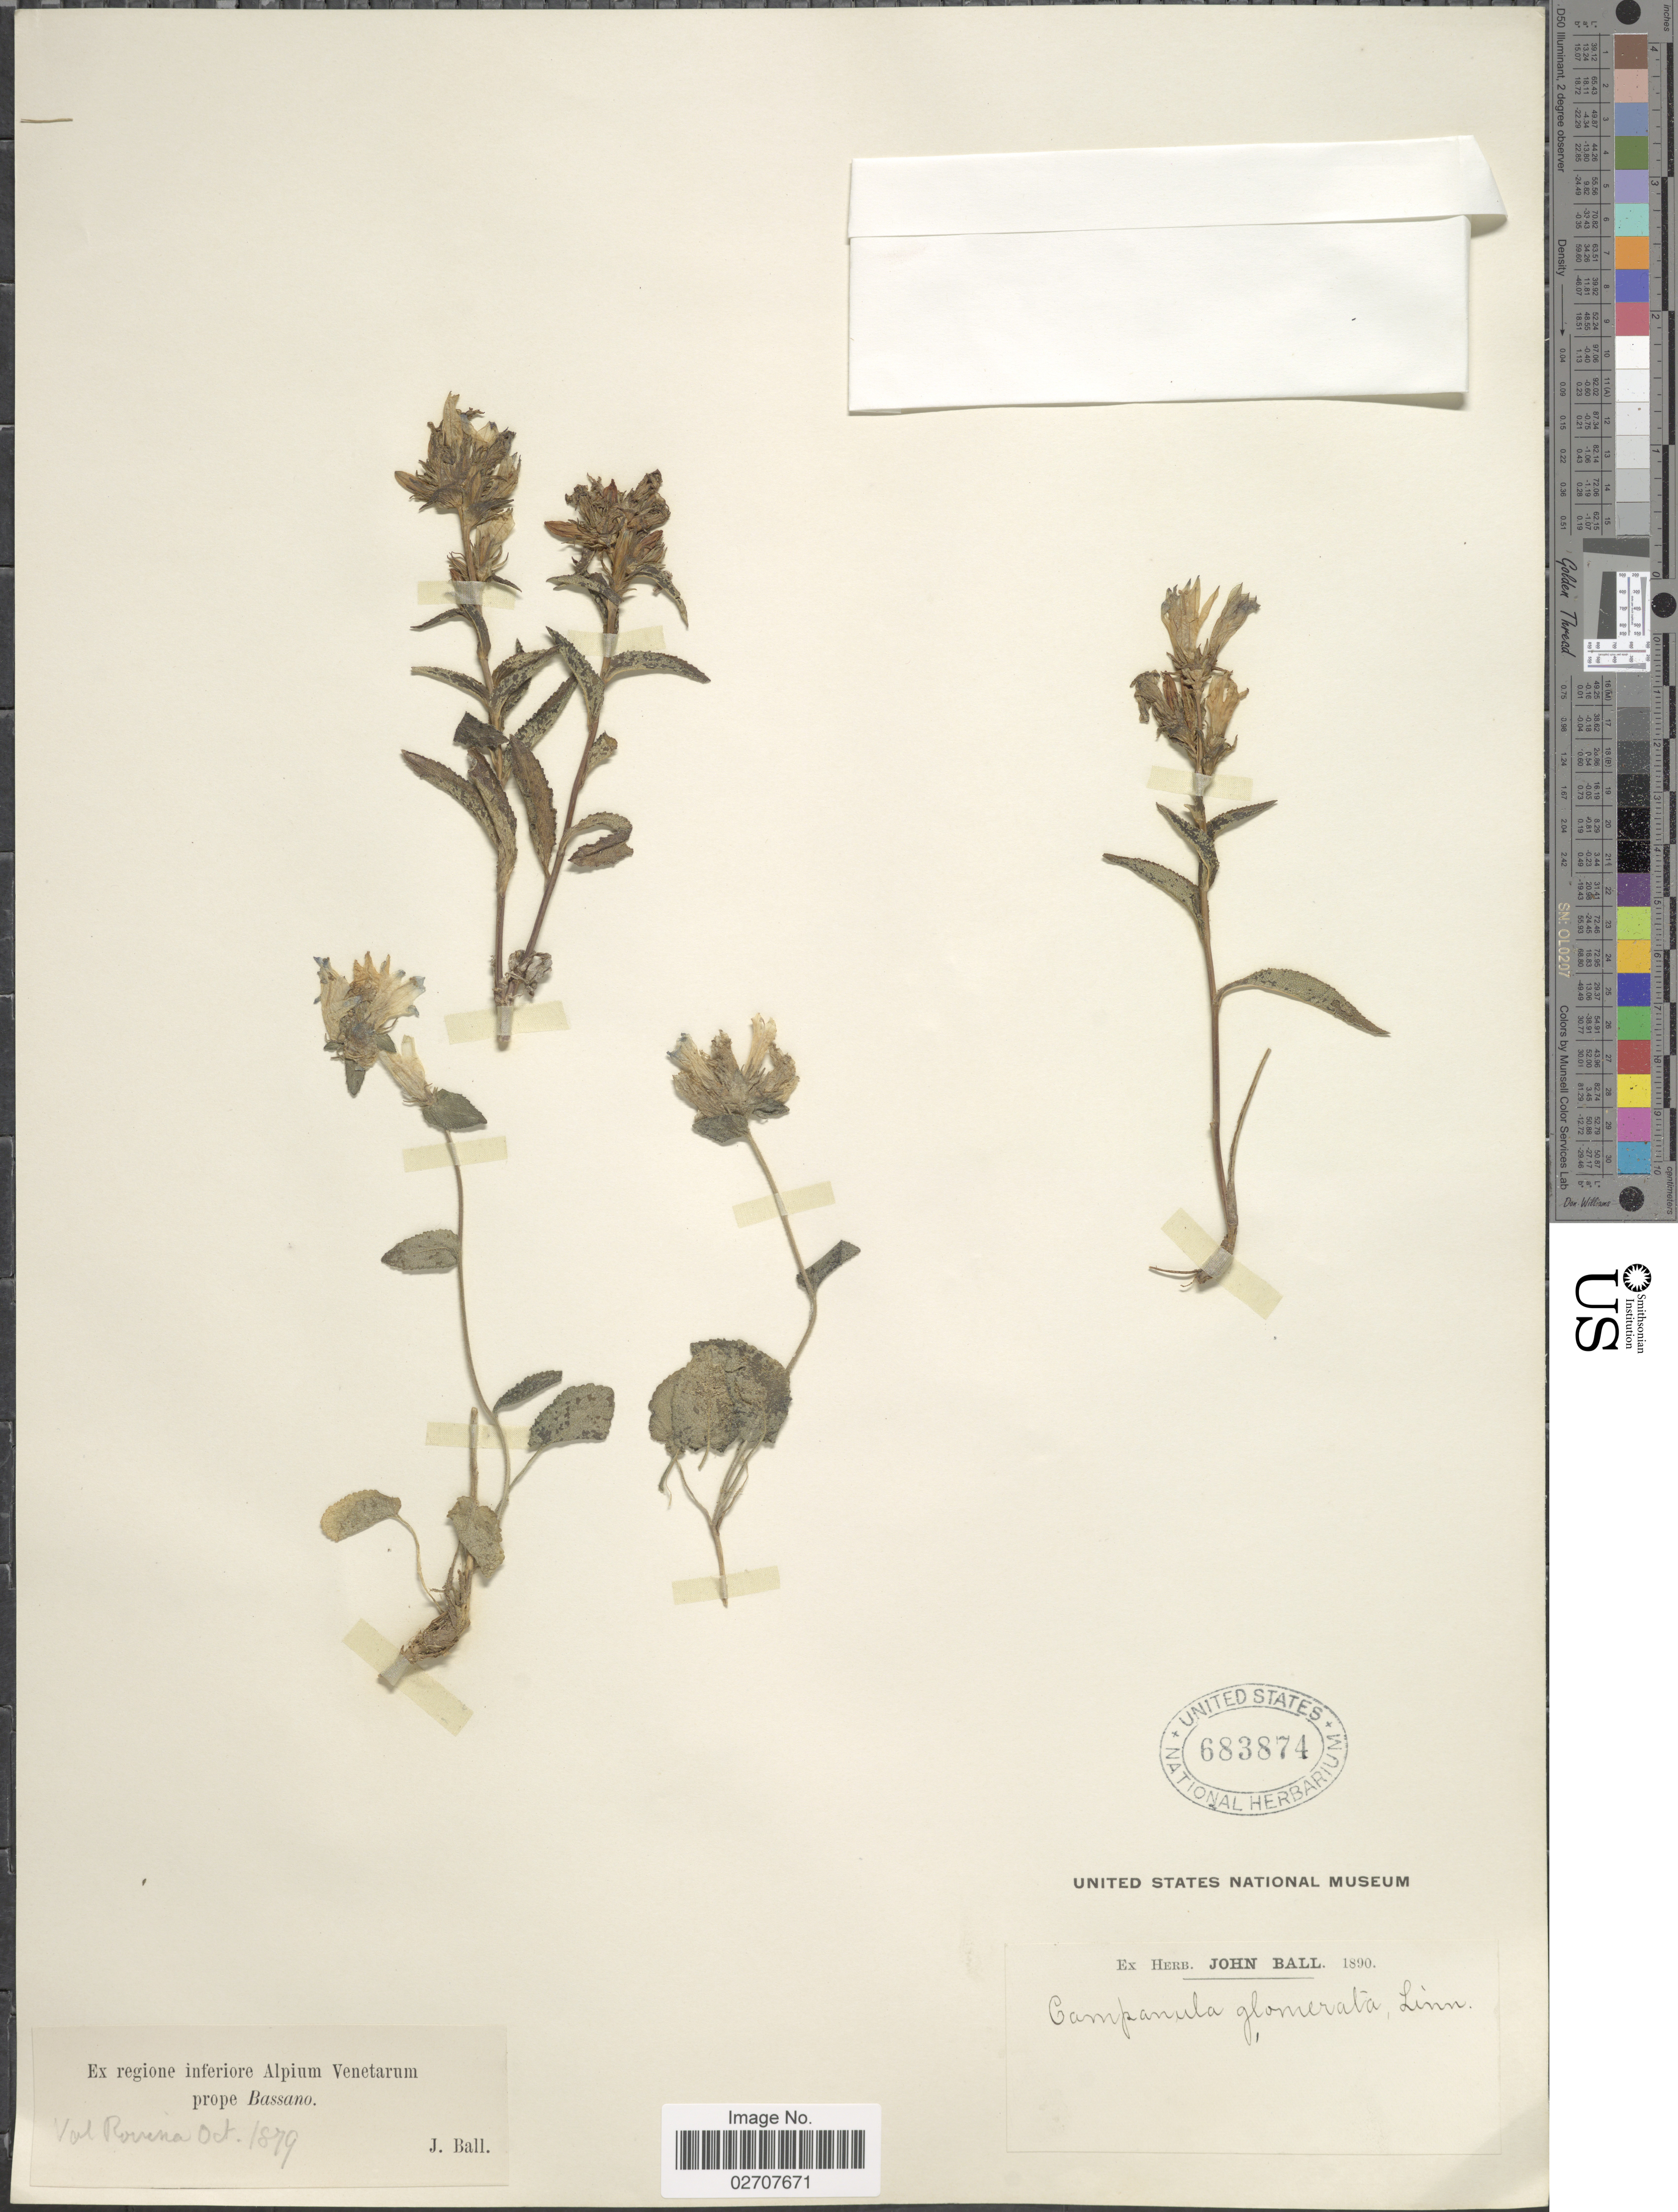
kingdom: Plantae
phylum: Tracheophyta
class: Magnoliopsida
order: Asterales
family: Campanulaceae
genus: Campanula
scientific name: Campanula glomerata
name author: L.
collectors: J. Ball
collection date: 1879-10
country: Italy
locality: Ex regione inferiore Alpium Venetarum prope Bassano. Val Rovena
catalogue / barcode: US 683874